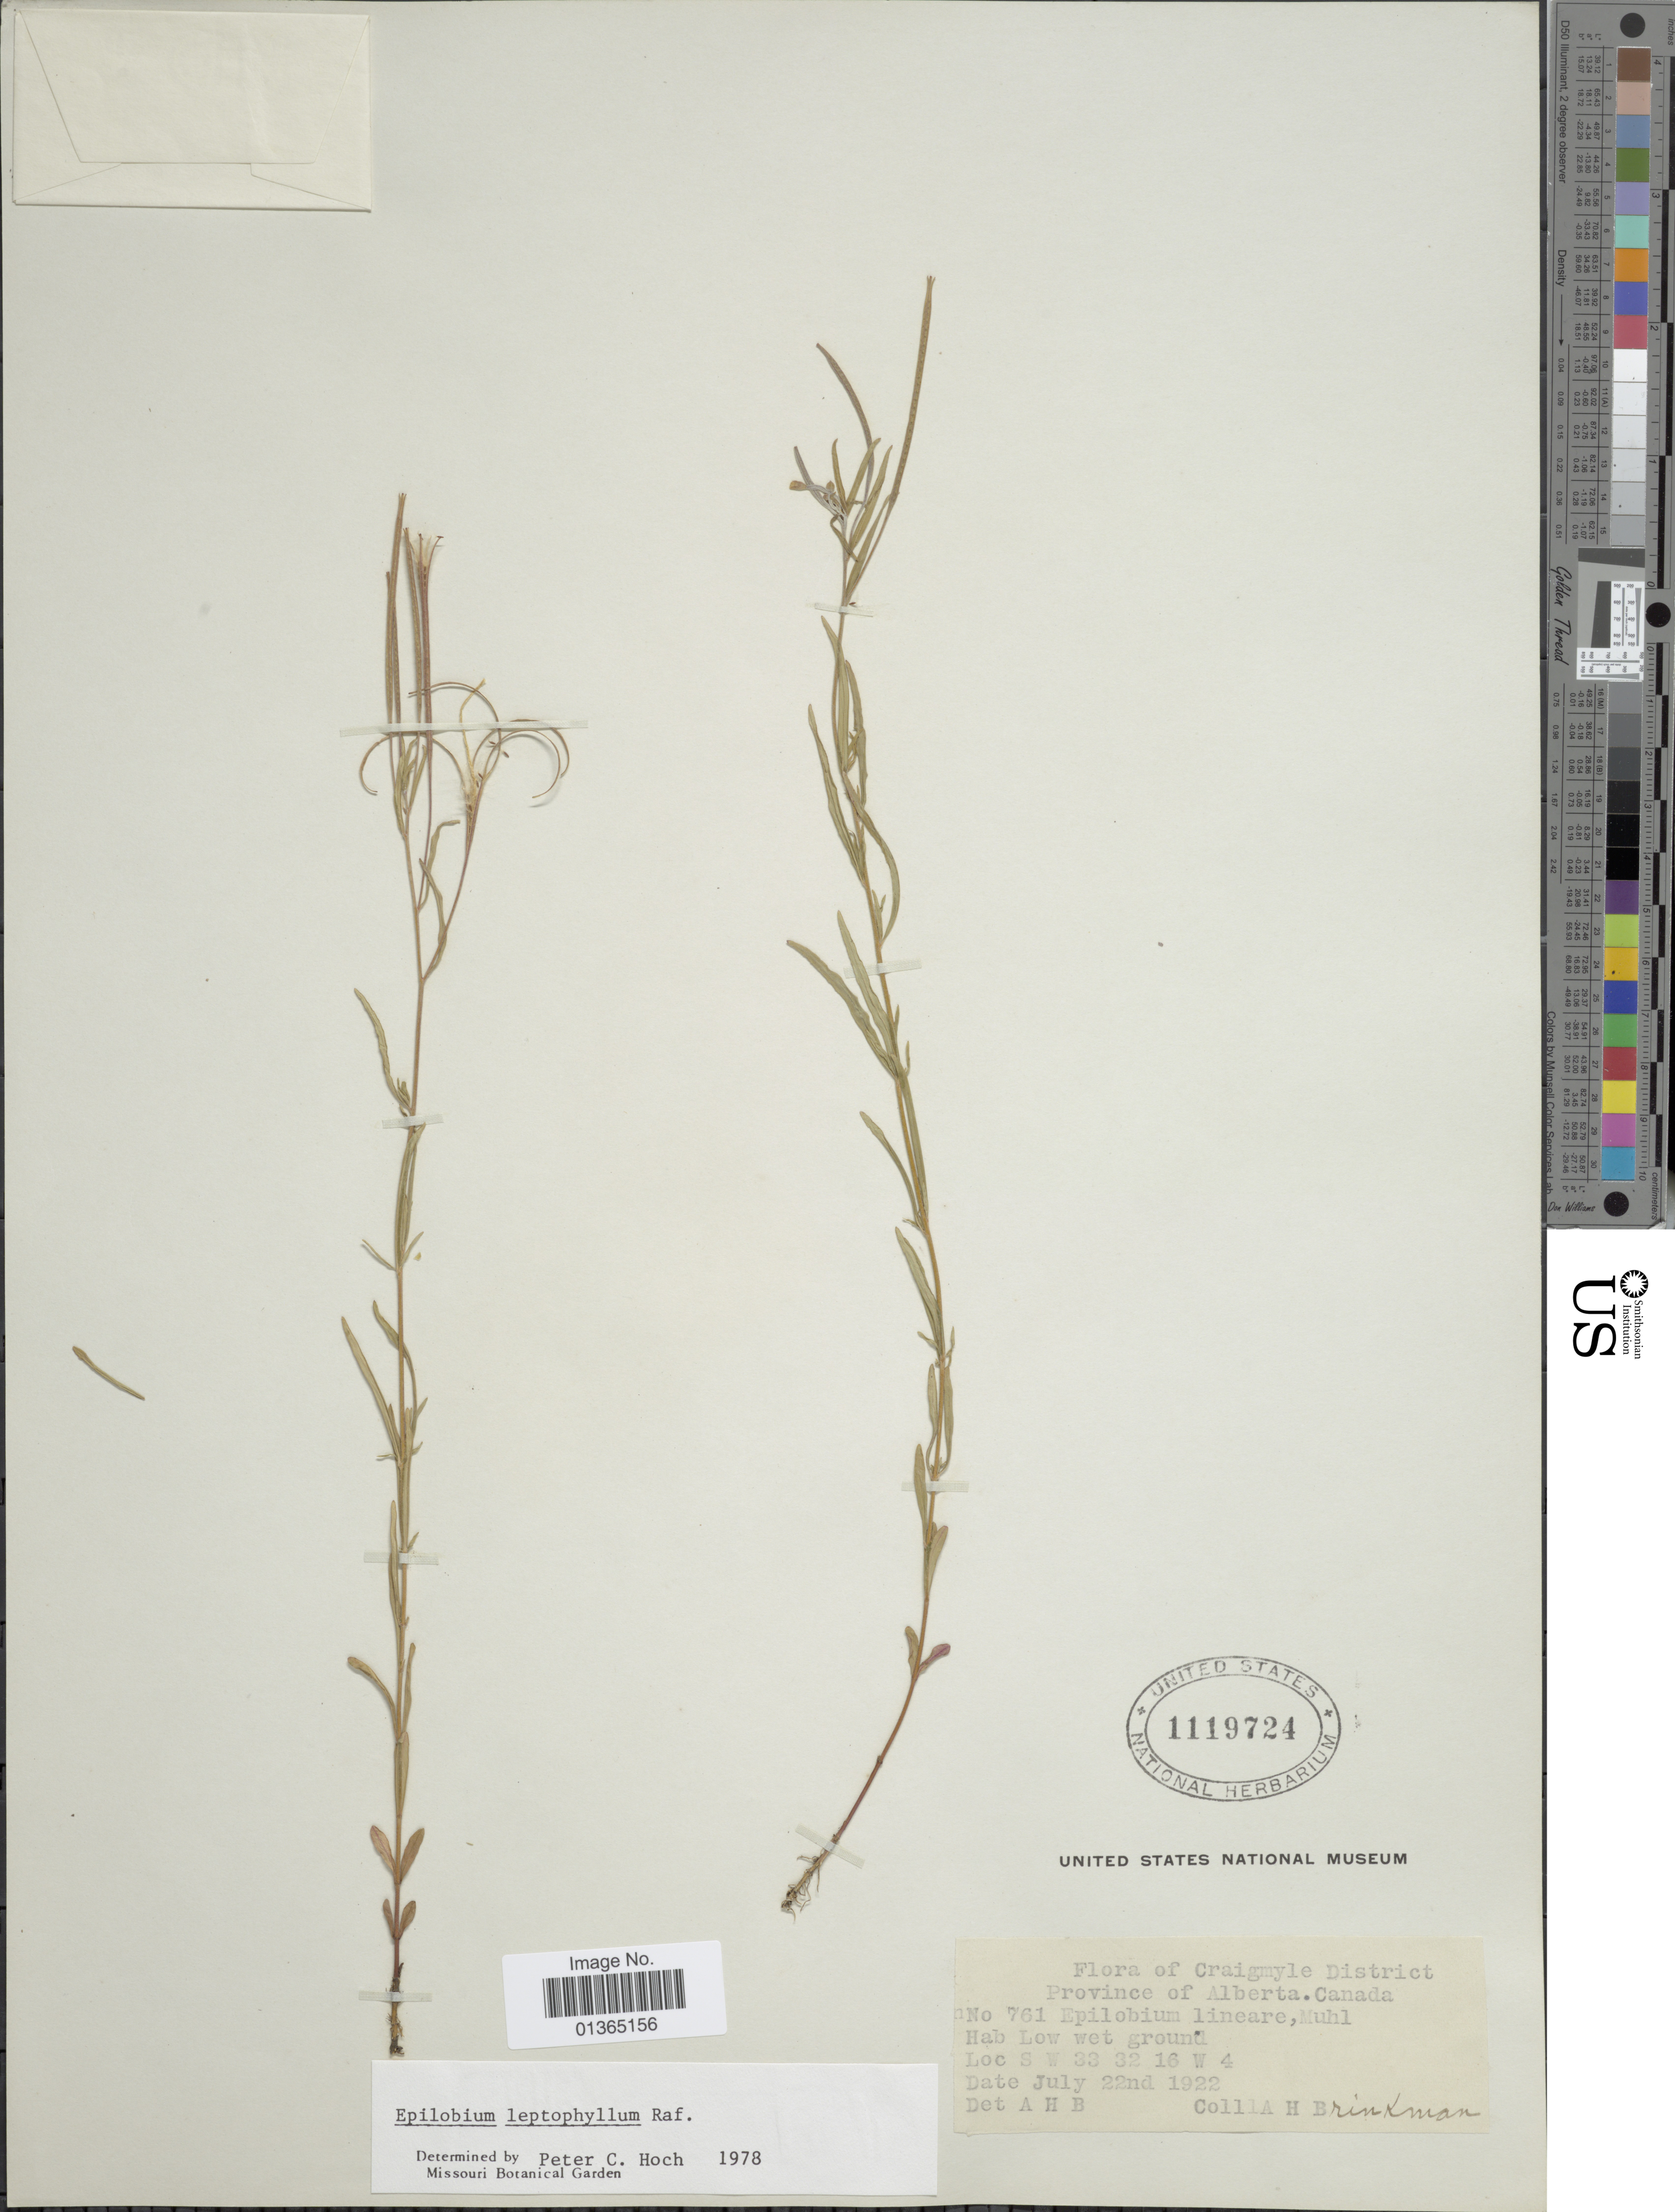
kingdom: Plantae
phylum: Tracheophyta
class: Magnoliopsida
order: Myrtales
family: Onagraceae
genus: Epilobium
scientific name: Epilobium leptophyllum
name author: Raf.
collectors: A. Brinkman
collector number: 761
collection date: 1922-07-22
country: Canada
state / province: Alberta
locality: Craigmyle District. S W 33 32 16 W 4.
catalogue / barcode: US 1119724